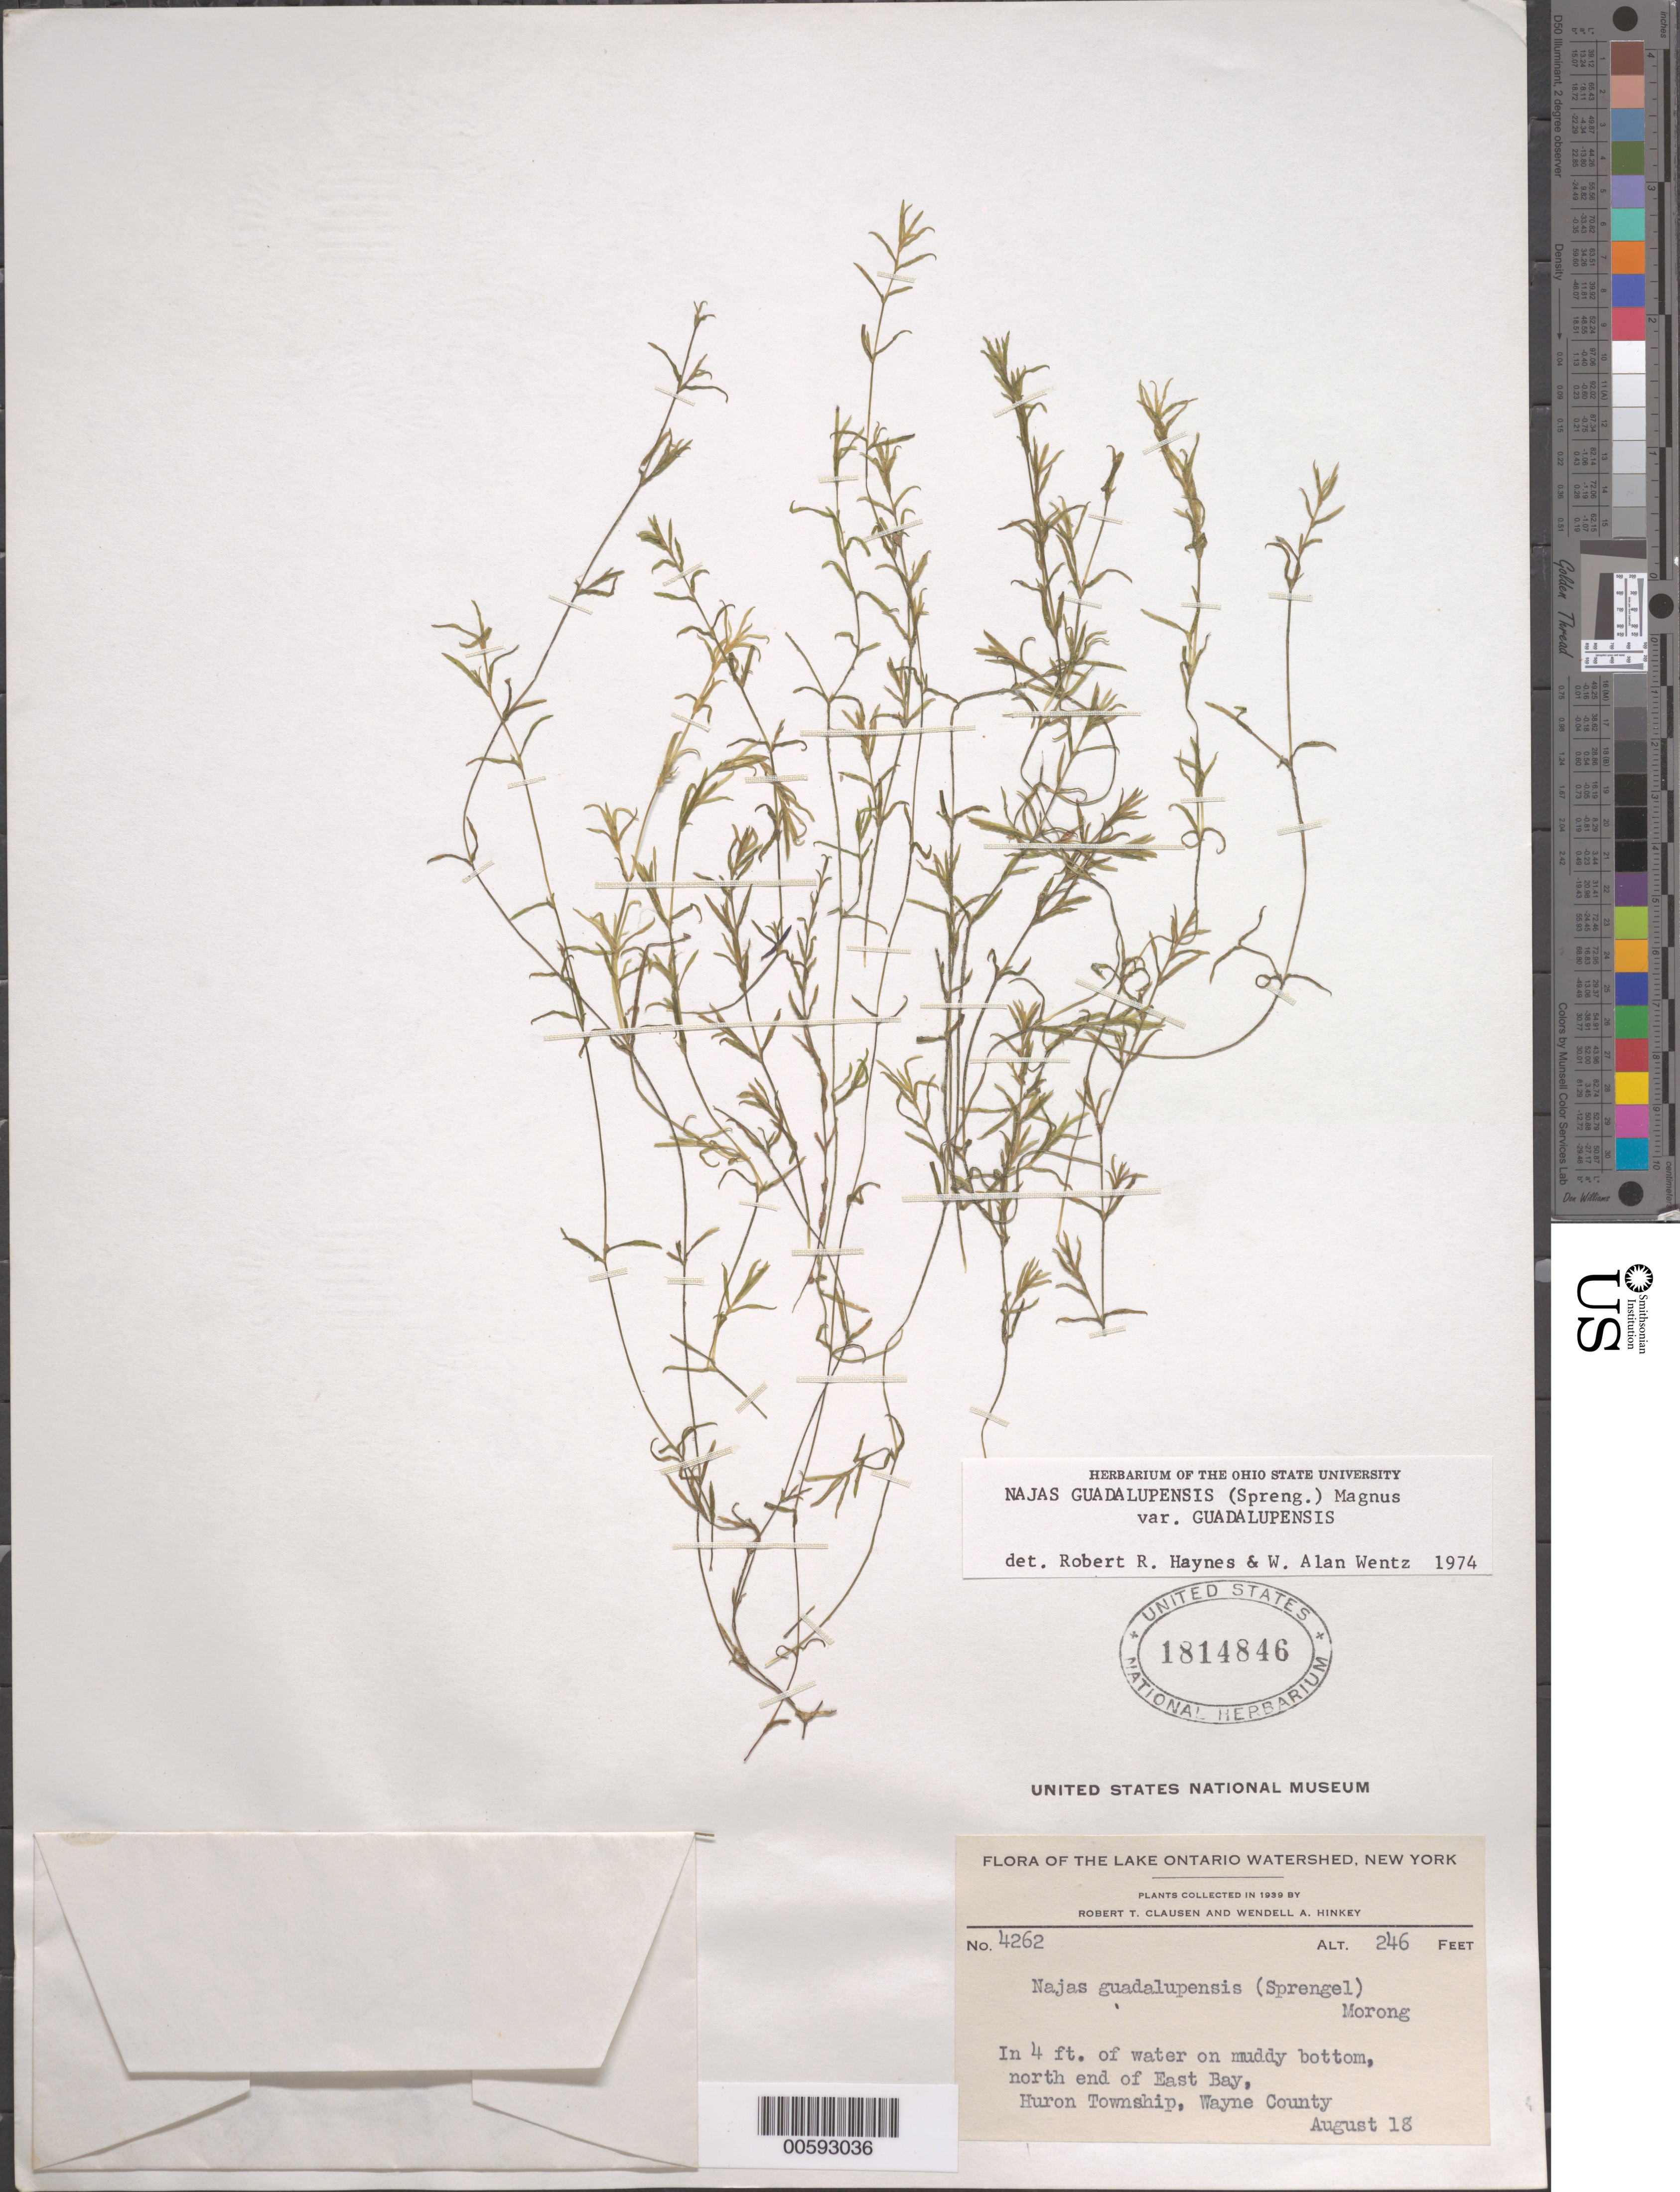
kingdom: Plantae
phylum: Tracheophyta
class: Liliopsida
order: Alismatales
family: Hydrocharitaceae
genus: Najas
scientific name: Najas guadalupensis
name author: (Spreng.) Magnus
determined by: Haynes, R. R.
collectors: R. Causen & W. Hinkey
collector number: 4262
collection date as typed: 18 Aug 1939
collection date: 1939-08-18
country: United States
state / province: New York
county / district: Wayne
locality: East Bay, Huron Township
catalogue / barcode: US 1814846